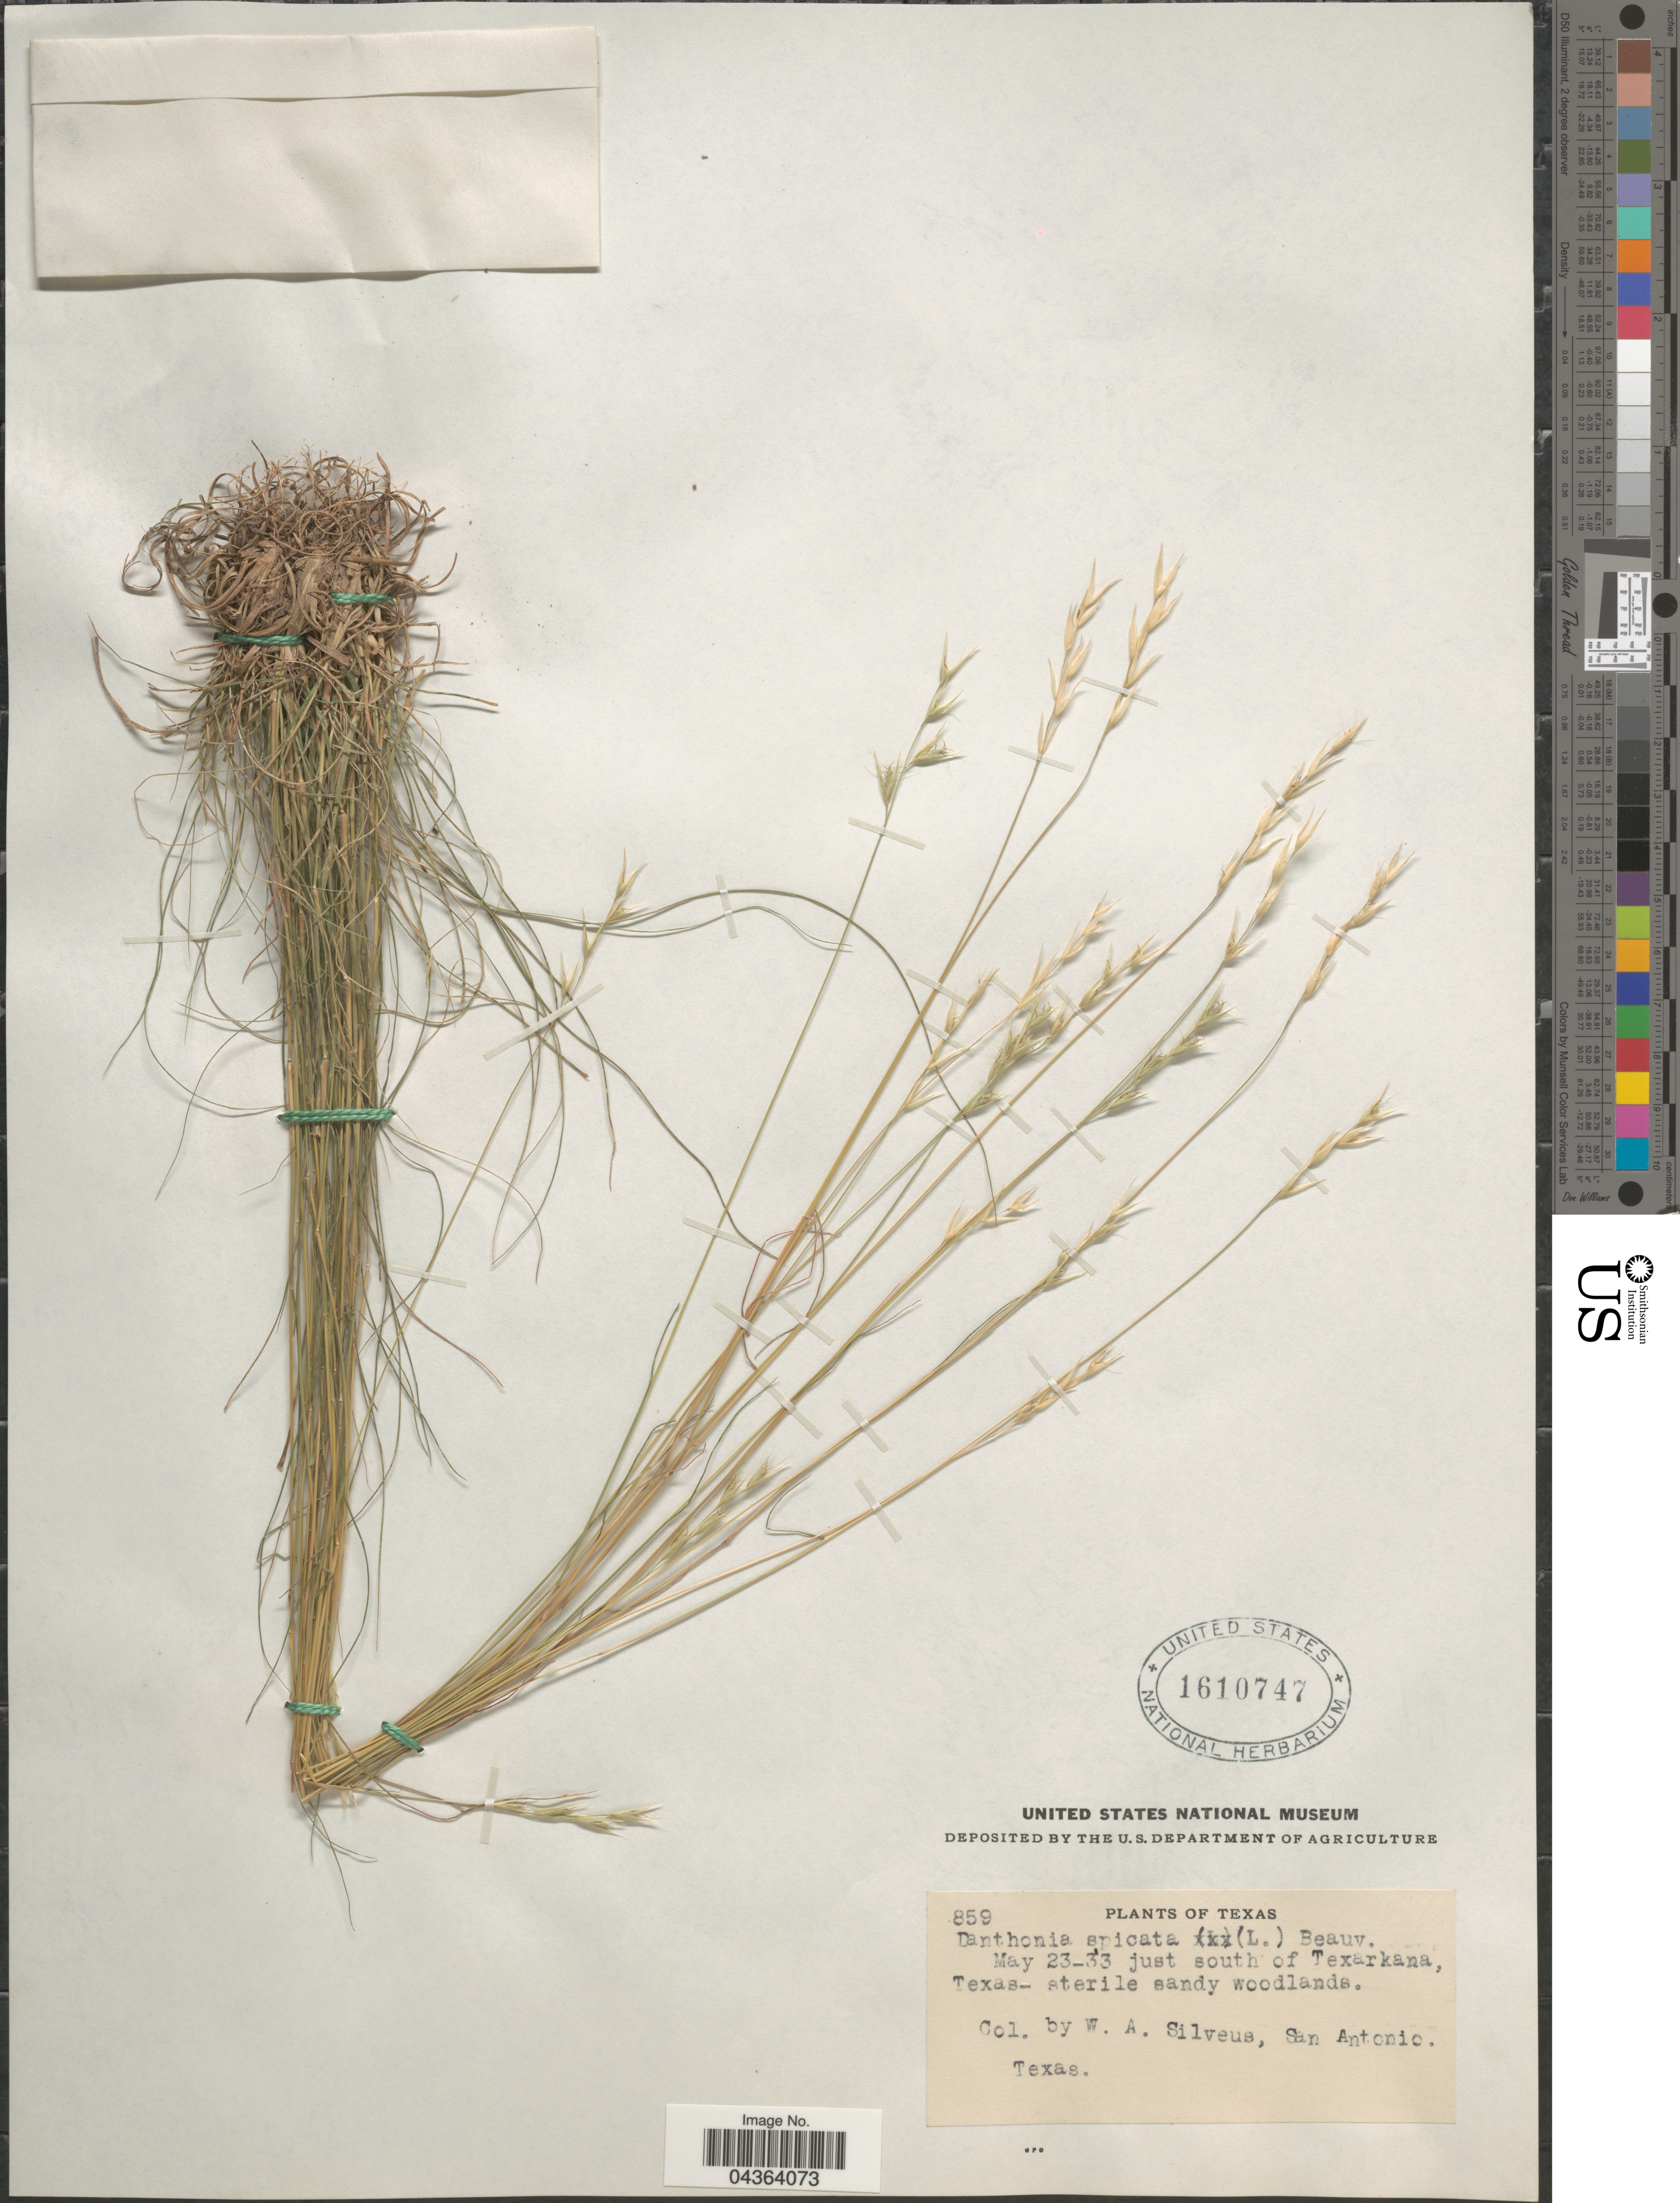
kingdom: Plantae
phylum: Tracheophyta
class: Liliopsida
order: Poales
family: Poaceae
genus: Danthonia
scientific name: Danthonia spicata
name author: (L.) P. Beauv. ex Roem. & Schult.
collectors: W. Silveus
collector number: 859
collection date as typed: Transcribed d/m/y: 23/5/33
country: United States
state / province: Texas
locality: Just south of Texarkana, Texas- sterile sandy woodlands.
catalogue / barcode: US 1610747